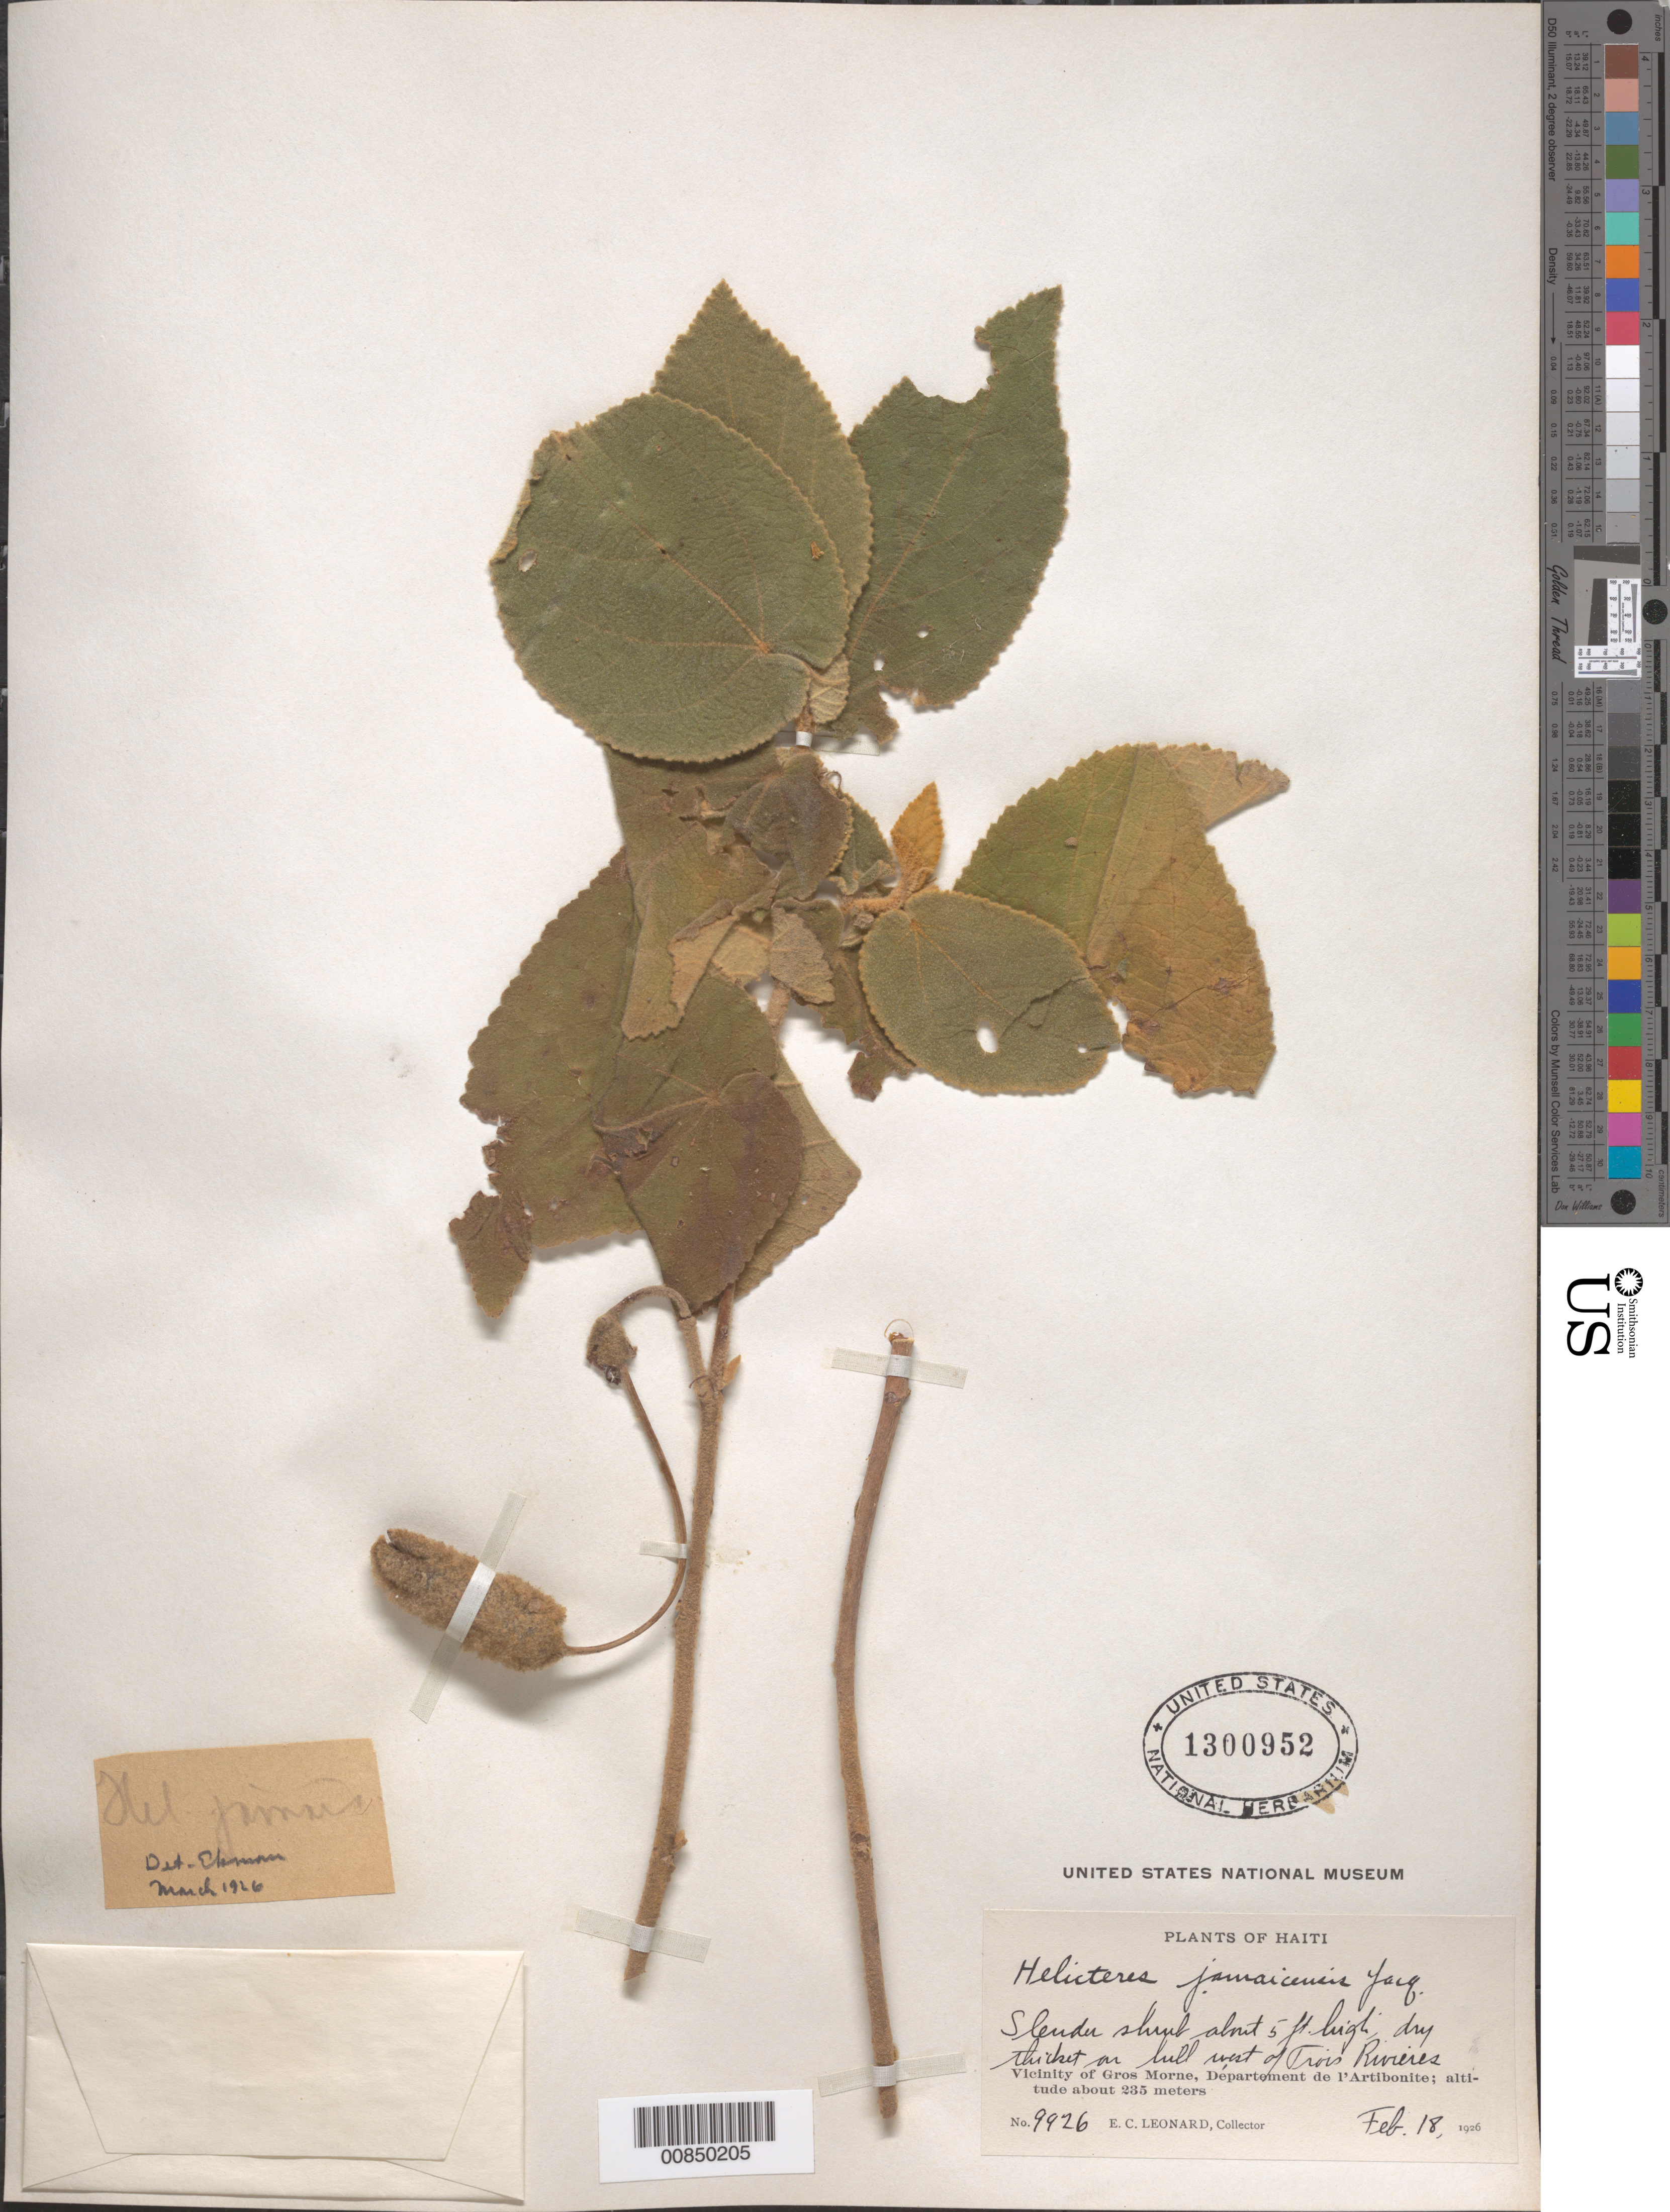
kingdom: Plantae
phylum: Tracheophyta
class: Magnoliopsida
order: Malvales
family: Malvaceae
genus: Helicteres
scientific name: Helicteres jamaicensis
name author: Jacq.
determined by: Ekman, E. L.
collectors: E. C. Leonard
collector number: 9926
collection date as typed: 18 Feb 1926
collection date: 1926-02-18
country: Haiti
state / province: Artibonite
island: Hispaniola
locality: Vicinity of Gros Morne, W of Trois Rivières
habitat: Dry thicket on hill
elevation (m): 235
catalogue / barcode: US 1300952